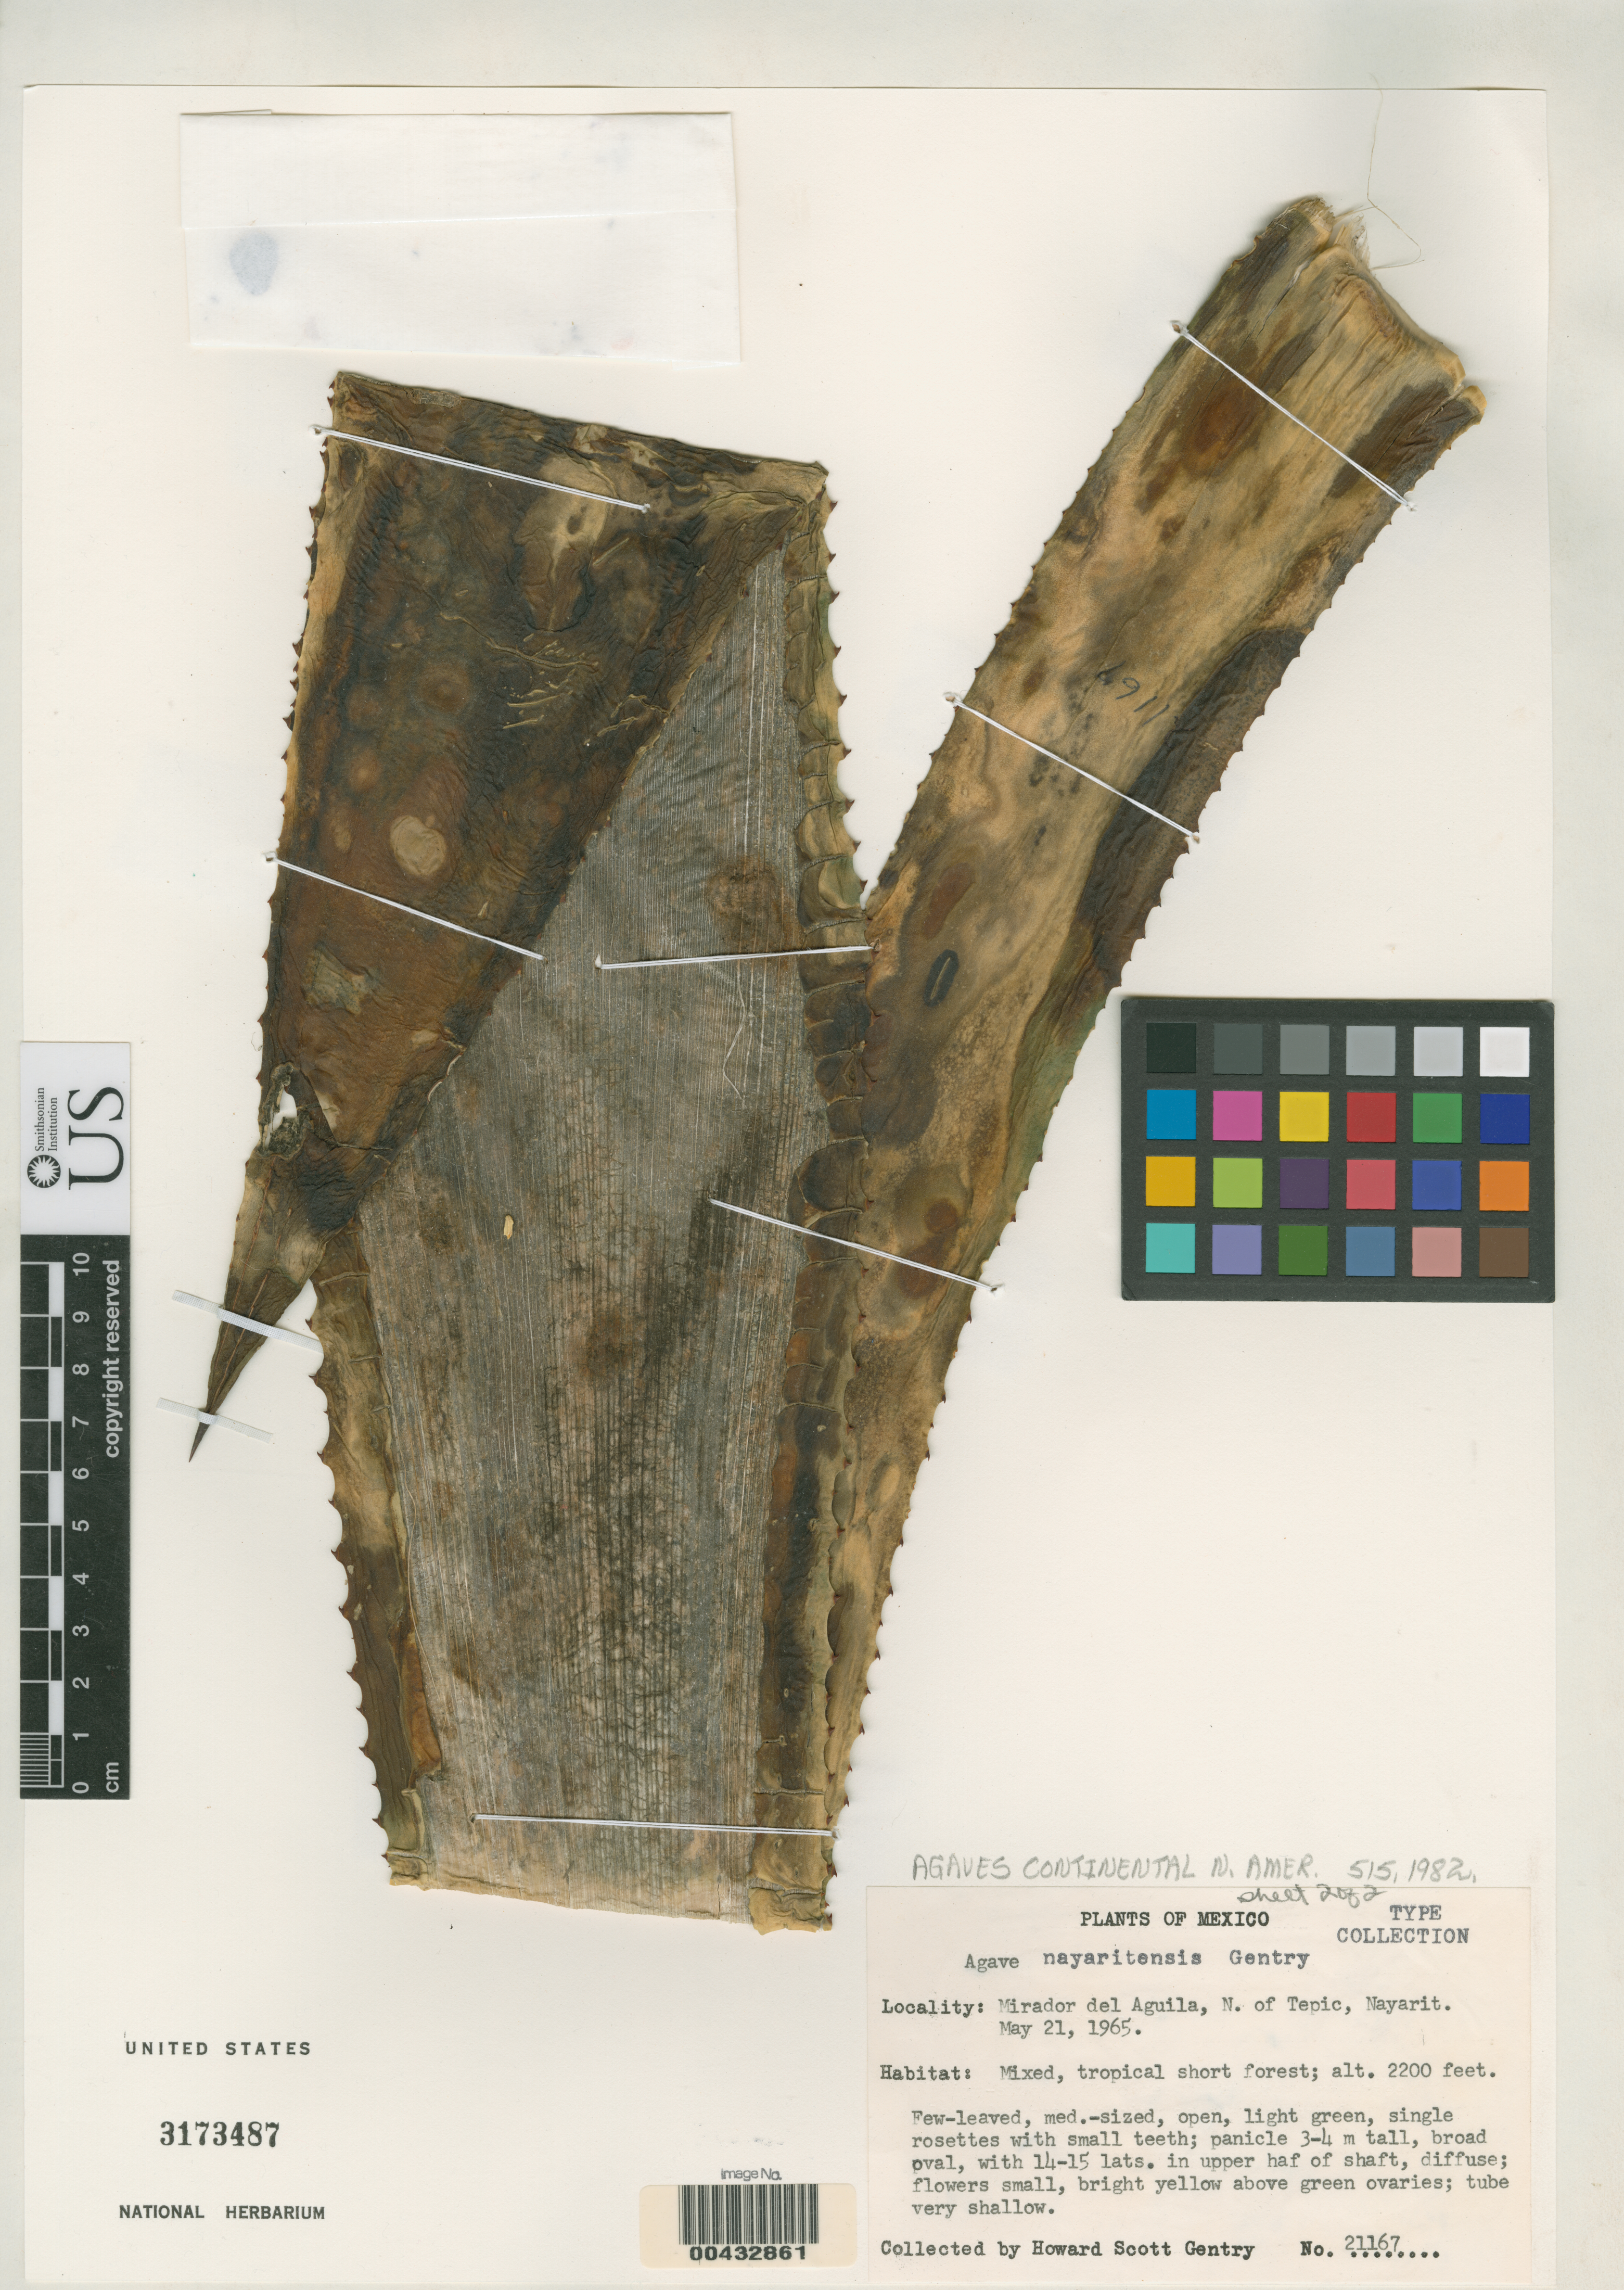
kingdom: Plantae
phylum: Tracheophyta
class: Liliopsida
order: Asparagales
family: Asparagaceae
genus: Agave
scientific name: Agave nayaritensis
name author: Gentry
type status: Holotype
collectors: H. S. Gentry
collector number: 21167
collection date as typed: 21 May 1965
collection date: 1965-05-21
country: Mexico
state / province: Nayarit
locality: Mirador del Aguila, N of Tepic.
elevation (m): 671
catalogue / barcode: US 3173487